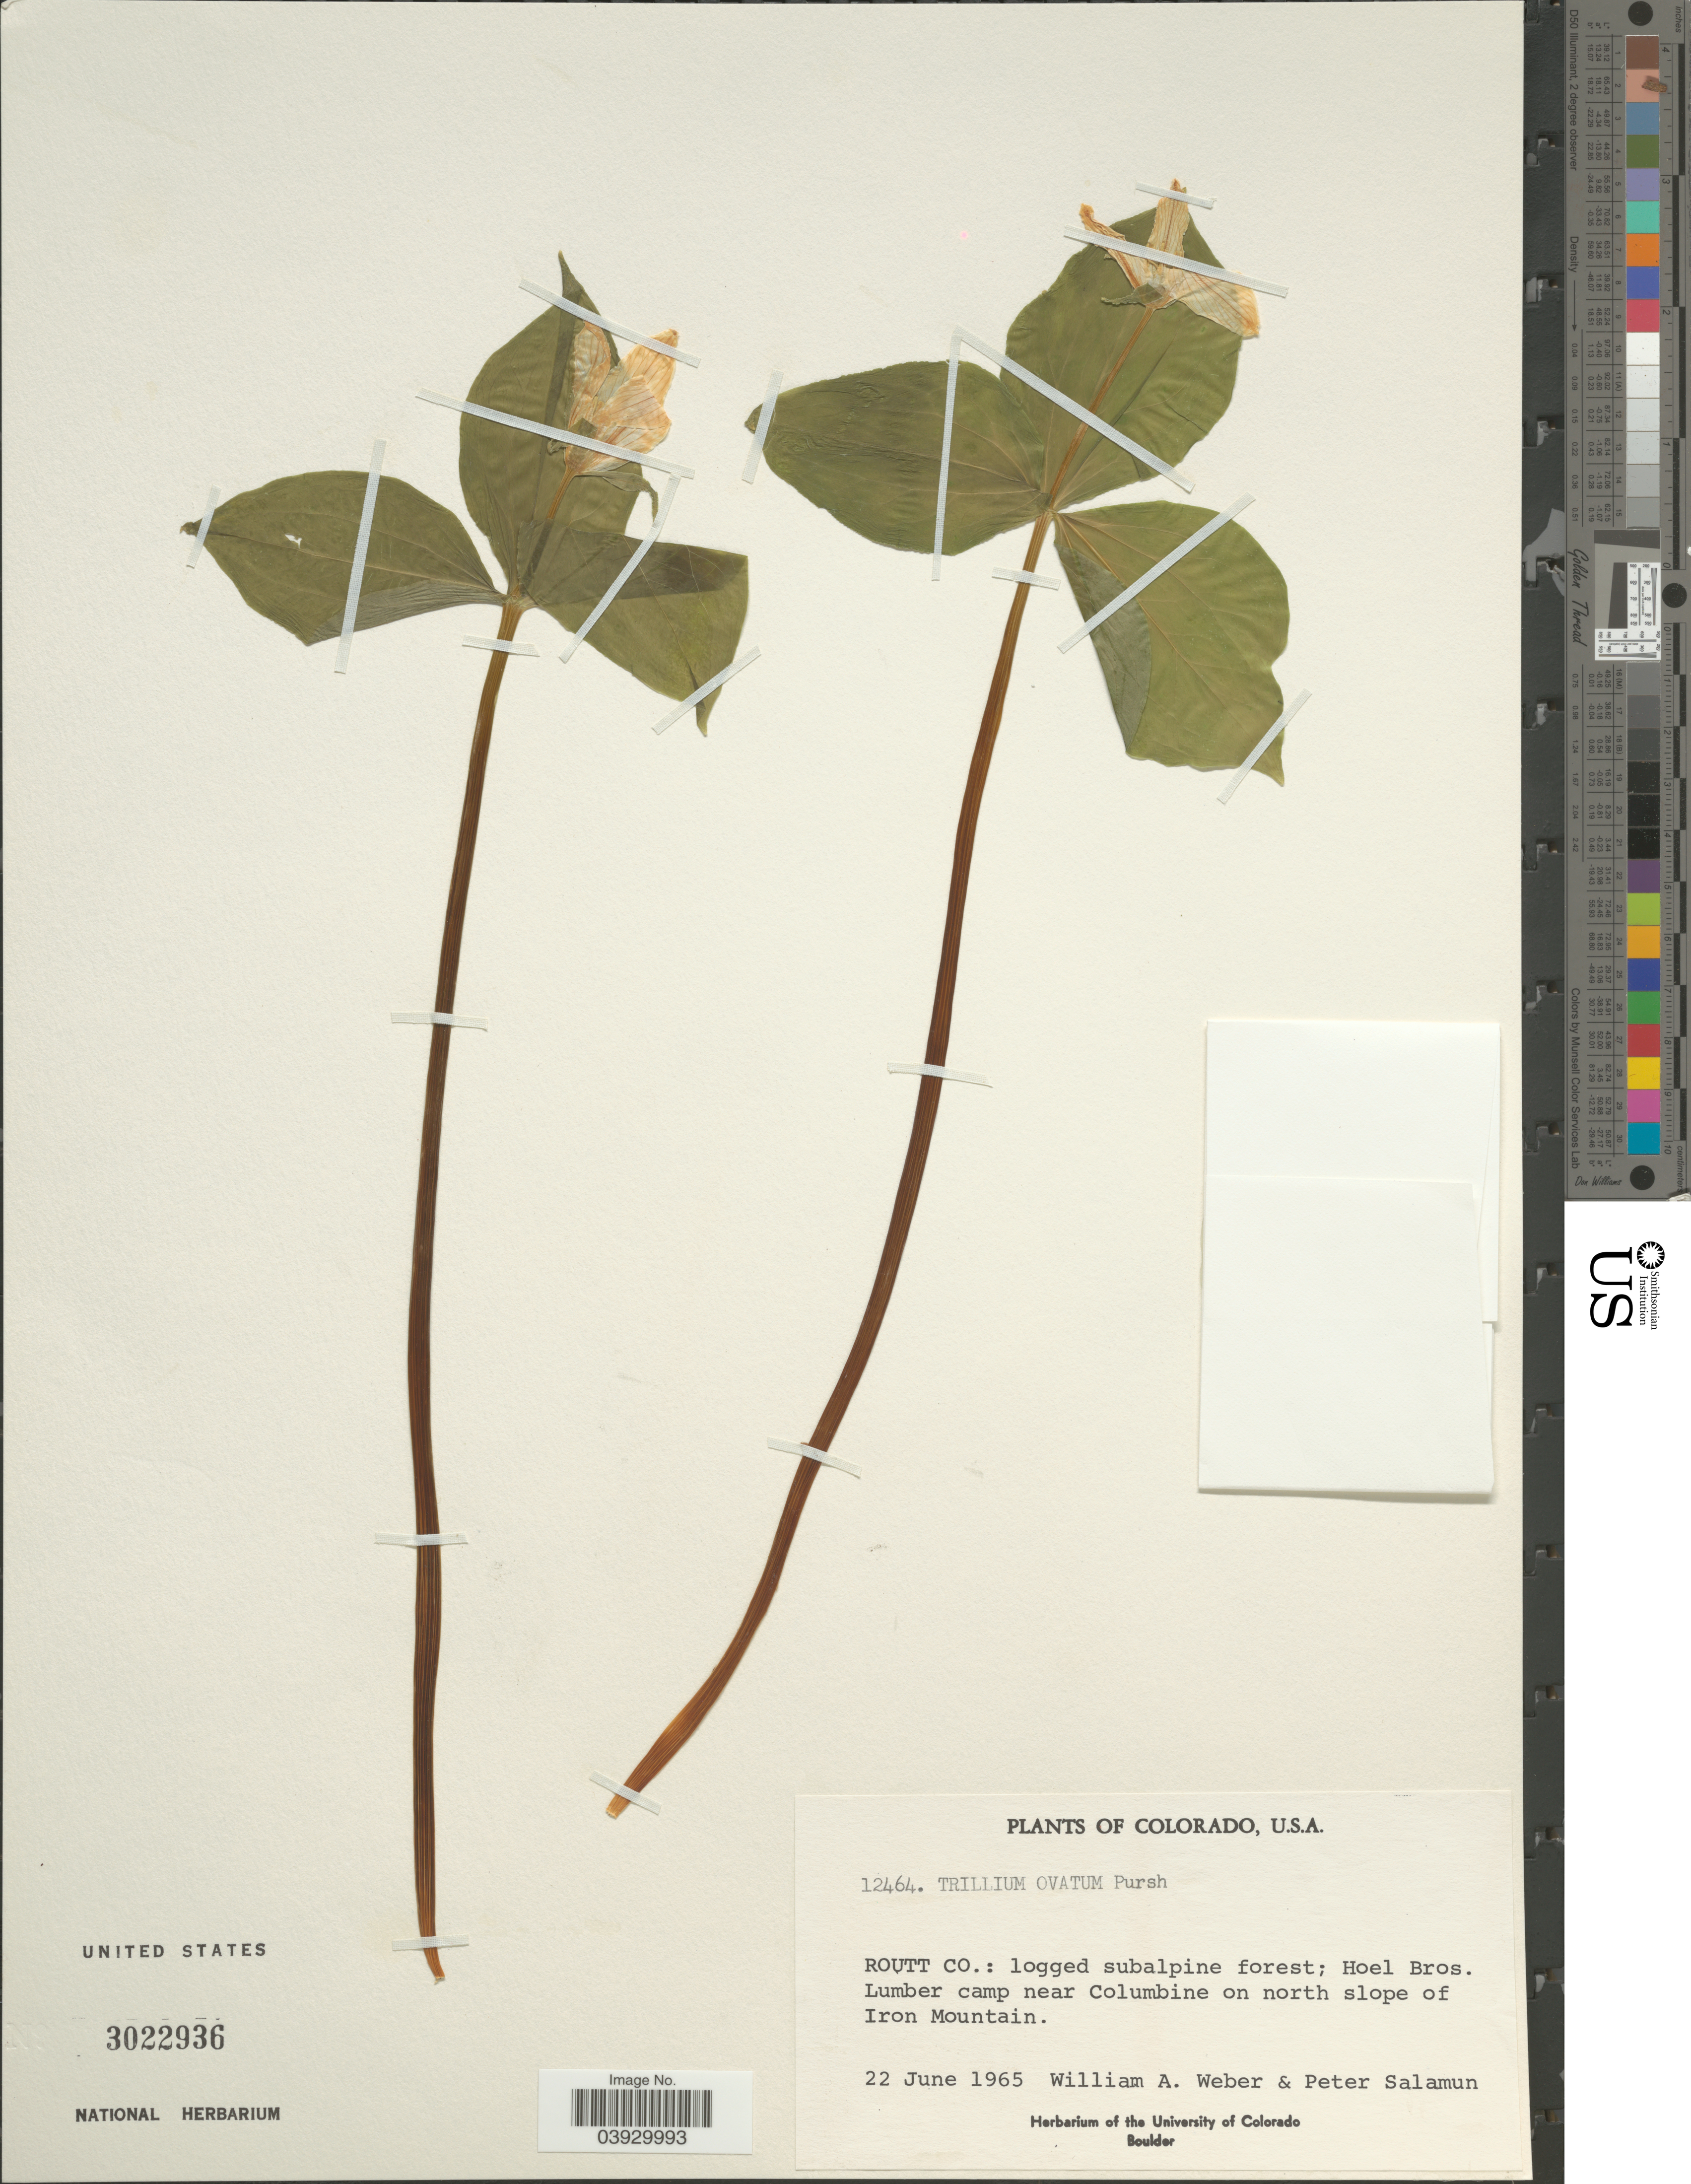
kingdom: Plantae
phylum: Tracheophyta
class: Liliopsida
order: Liliales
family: Melanthiaceae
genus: Trillium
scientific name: Trillium ovatum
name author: Pursh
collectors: W. A. Weber & P. Salamun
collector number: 12464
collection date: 1965-06-22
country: United States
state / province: Colorado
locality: Routt Co.: Hoel Bros. Lumber camp near Columbine on north slope of Iron Mountain.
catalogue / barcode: US 3022936